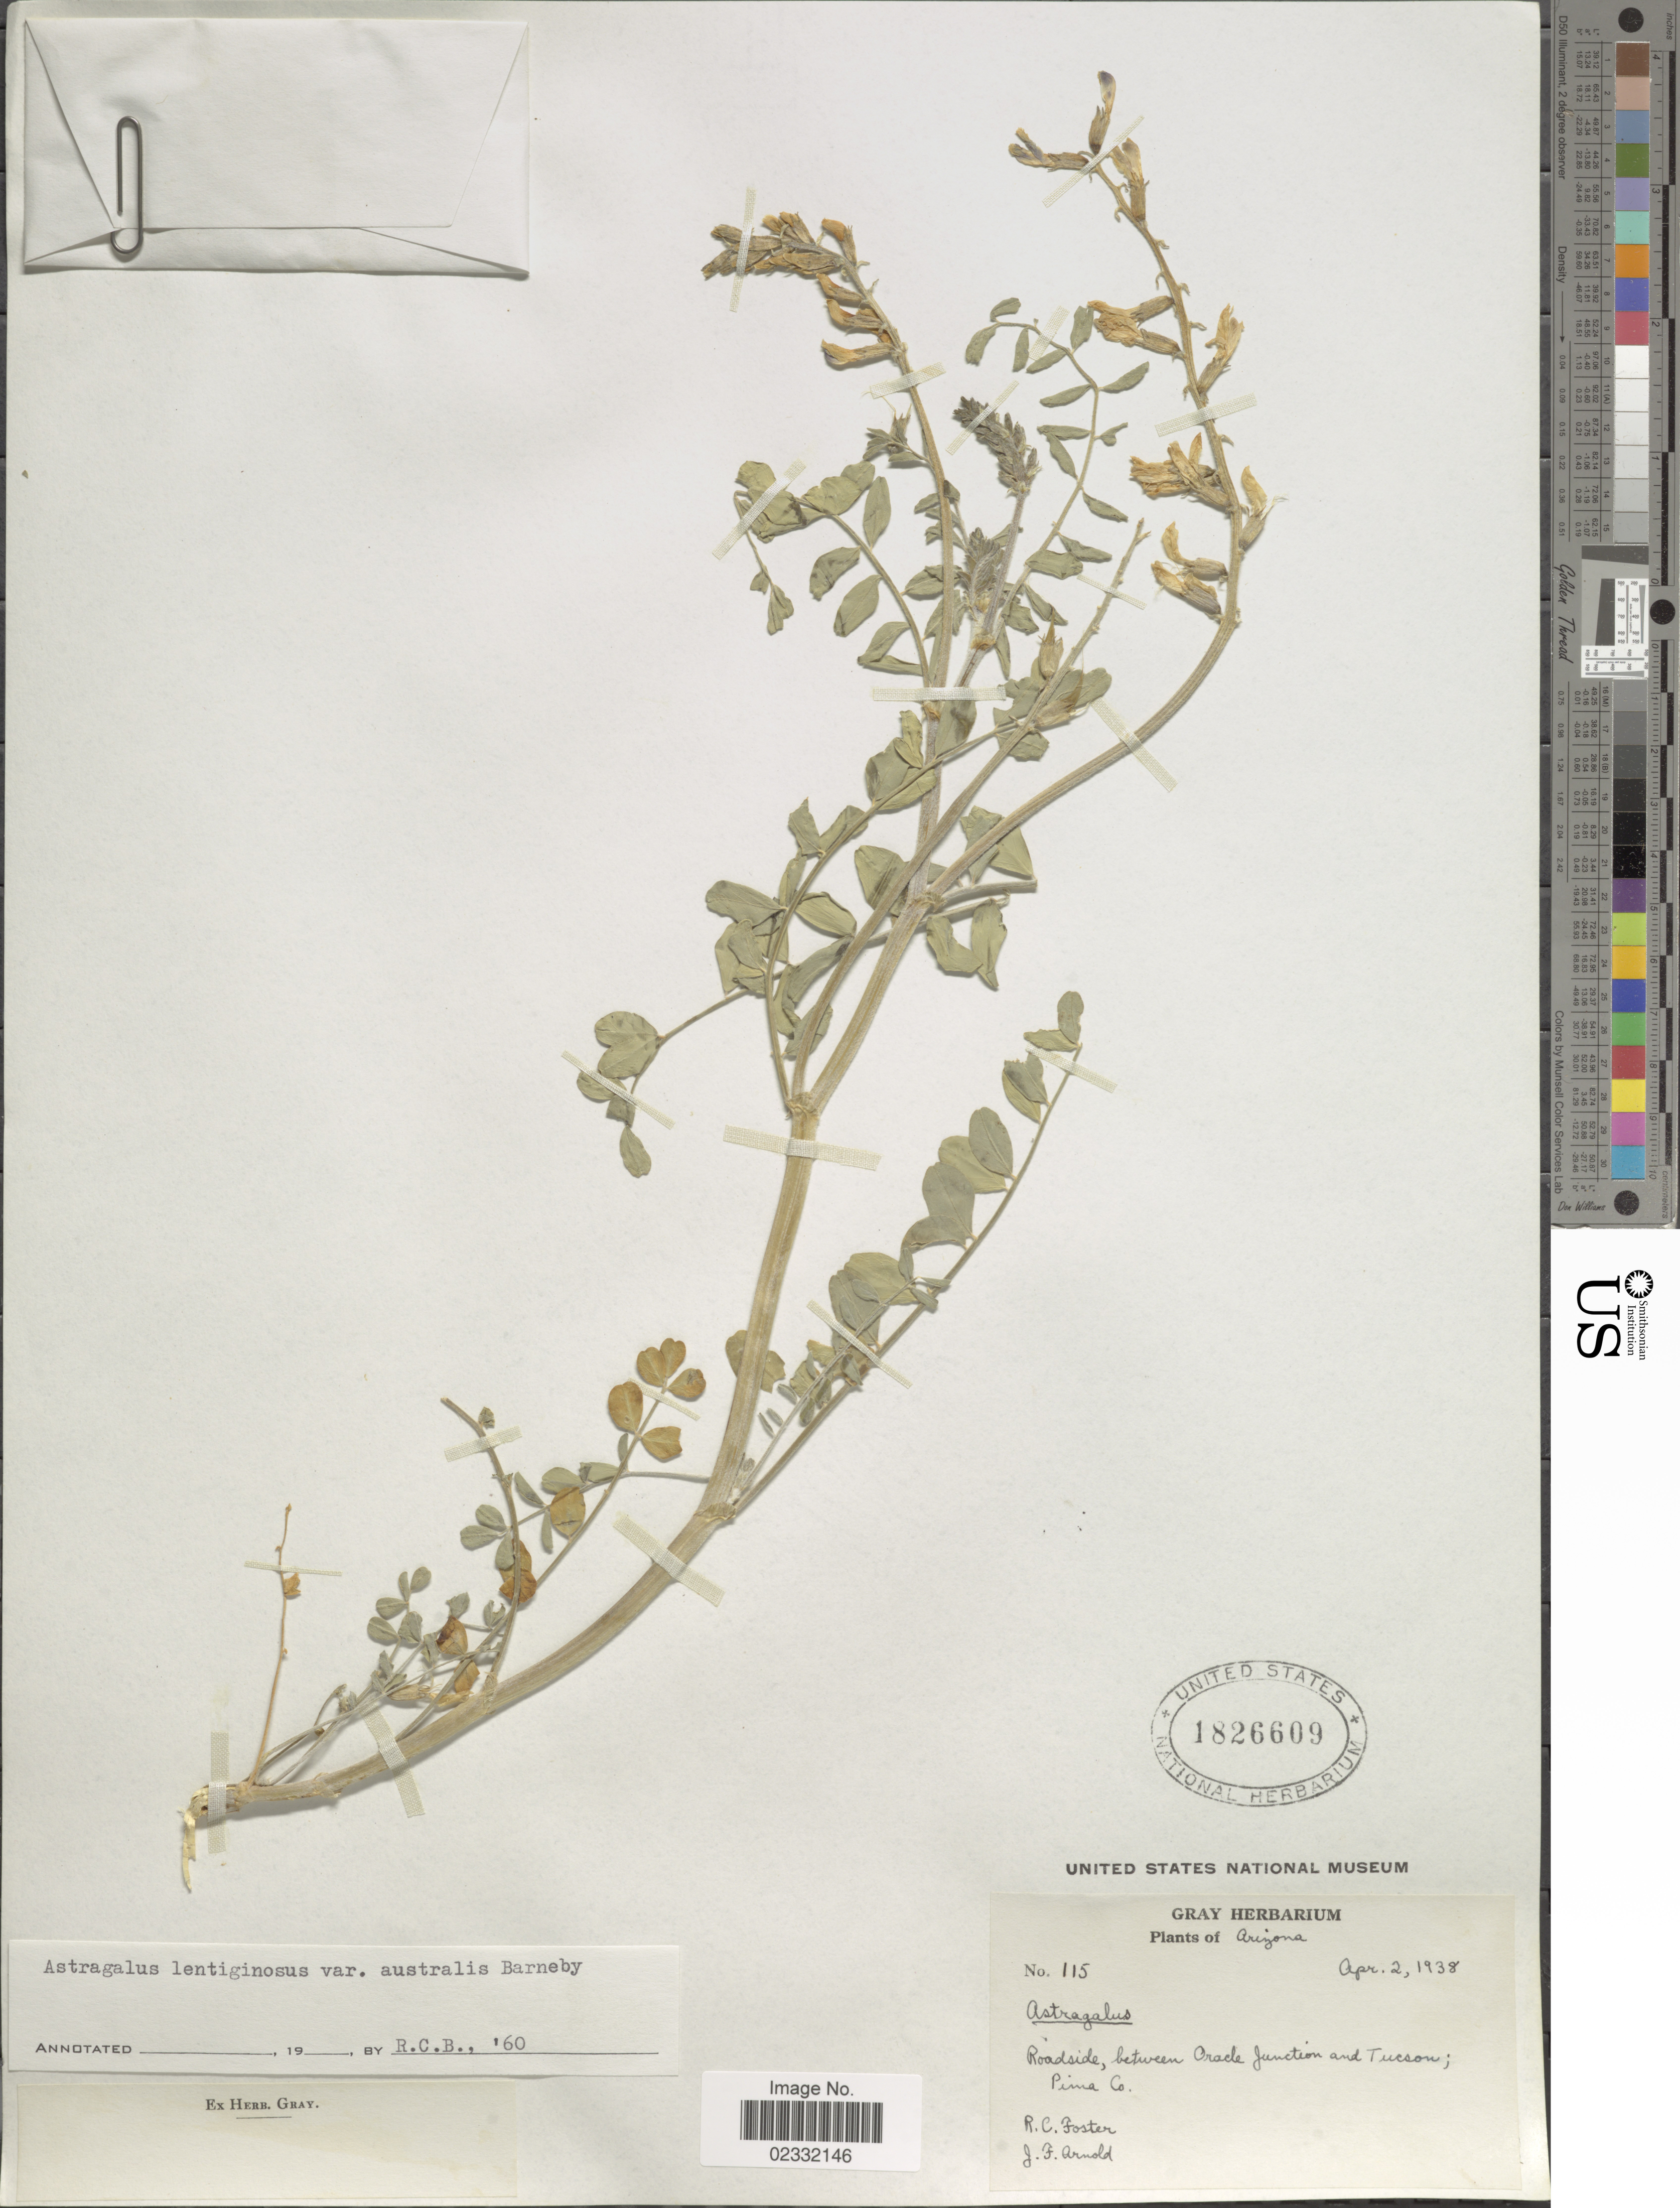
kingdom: Plantae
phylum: Tracheophyta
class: Magnoliopsida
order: Fabales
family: Fabaceae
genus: Astragalus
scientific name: Astragalus lentiginosus var. australis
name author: Barneby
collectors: R. C. Foster & J. F. Arnold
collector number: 115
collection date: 1938-04-02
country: United States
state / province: Arizona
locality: Roadside, between Oracle Junction and Tucson; Pima Co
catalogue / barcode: US 1826609